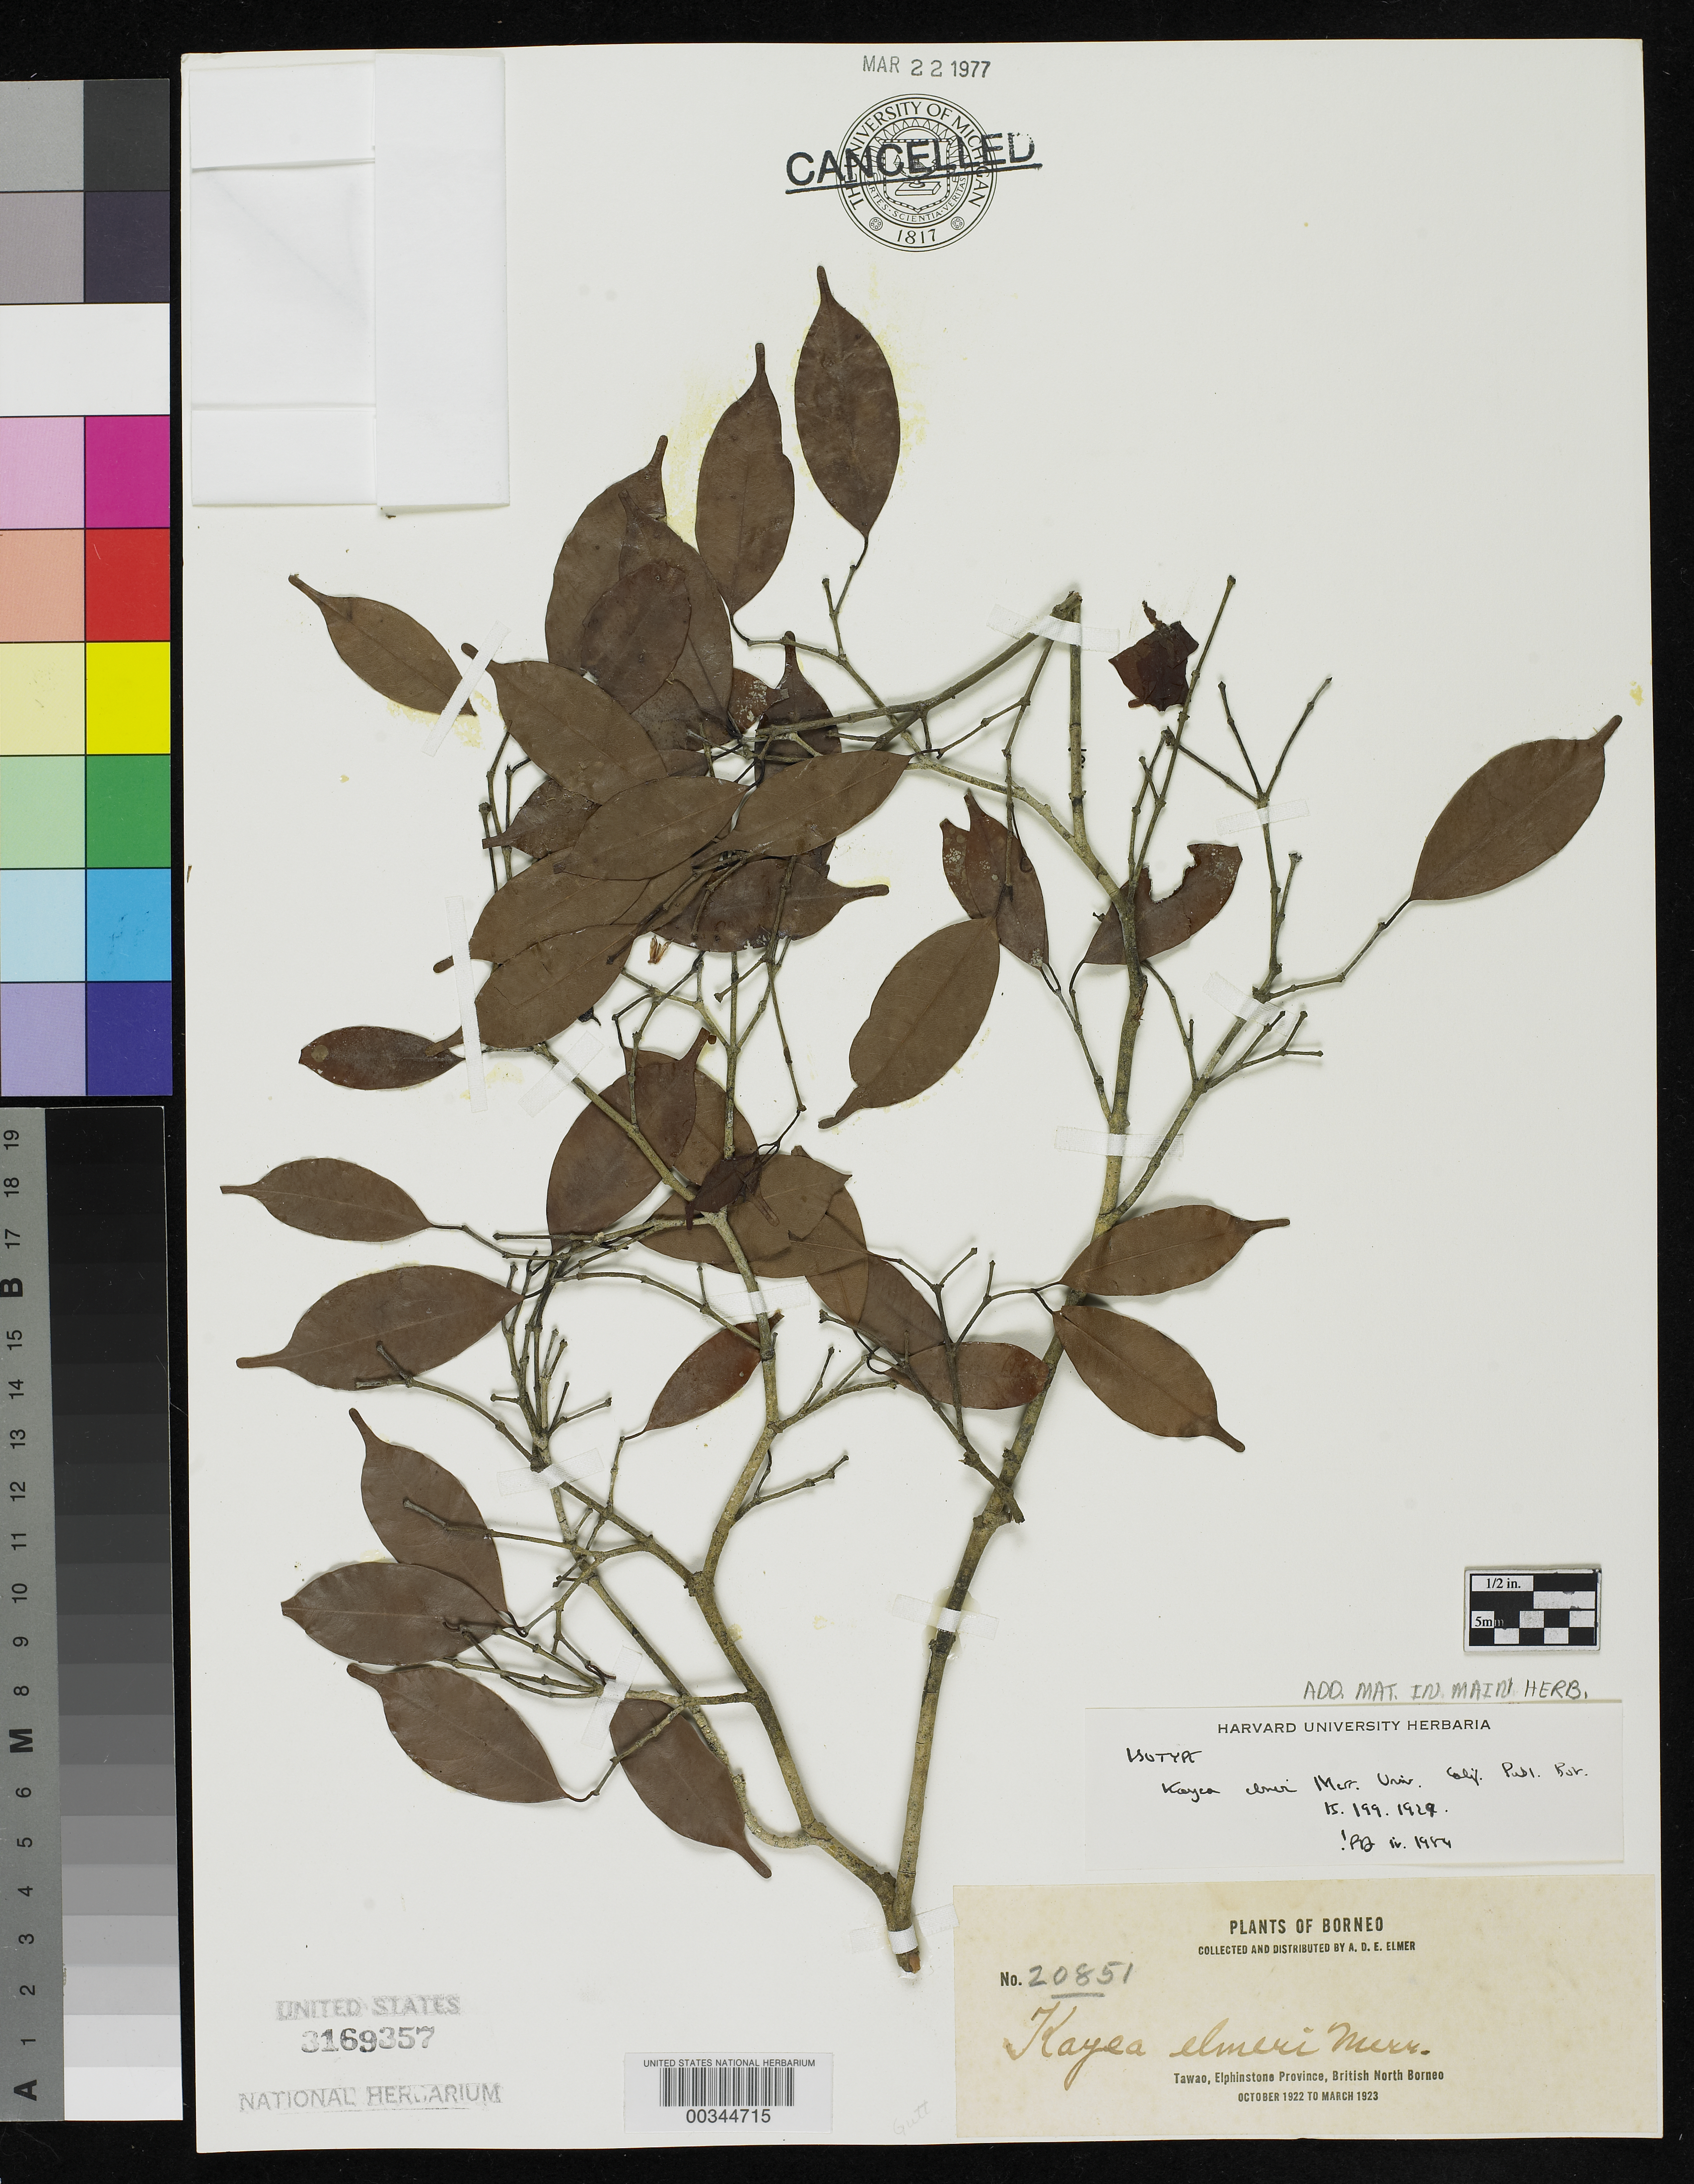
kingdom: Plantae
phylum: Tracheophyta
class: Magnoliopsida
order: Malpighiales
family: Calophyllaceae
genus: Kayea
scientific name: Kayea elmeri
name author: Merr.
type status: Isotype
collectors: A. D. E. Elmer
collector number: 20851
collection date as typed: Oct 1922 to -- Mar 1923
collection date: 1922-10/1923-03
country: Malaysia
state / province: Sabah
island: Borneo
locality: Tawao, Elphinstone Province, British North Borneo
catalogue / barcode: US 3169357